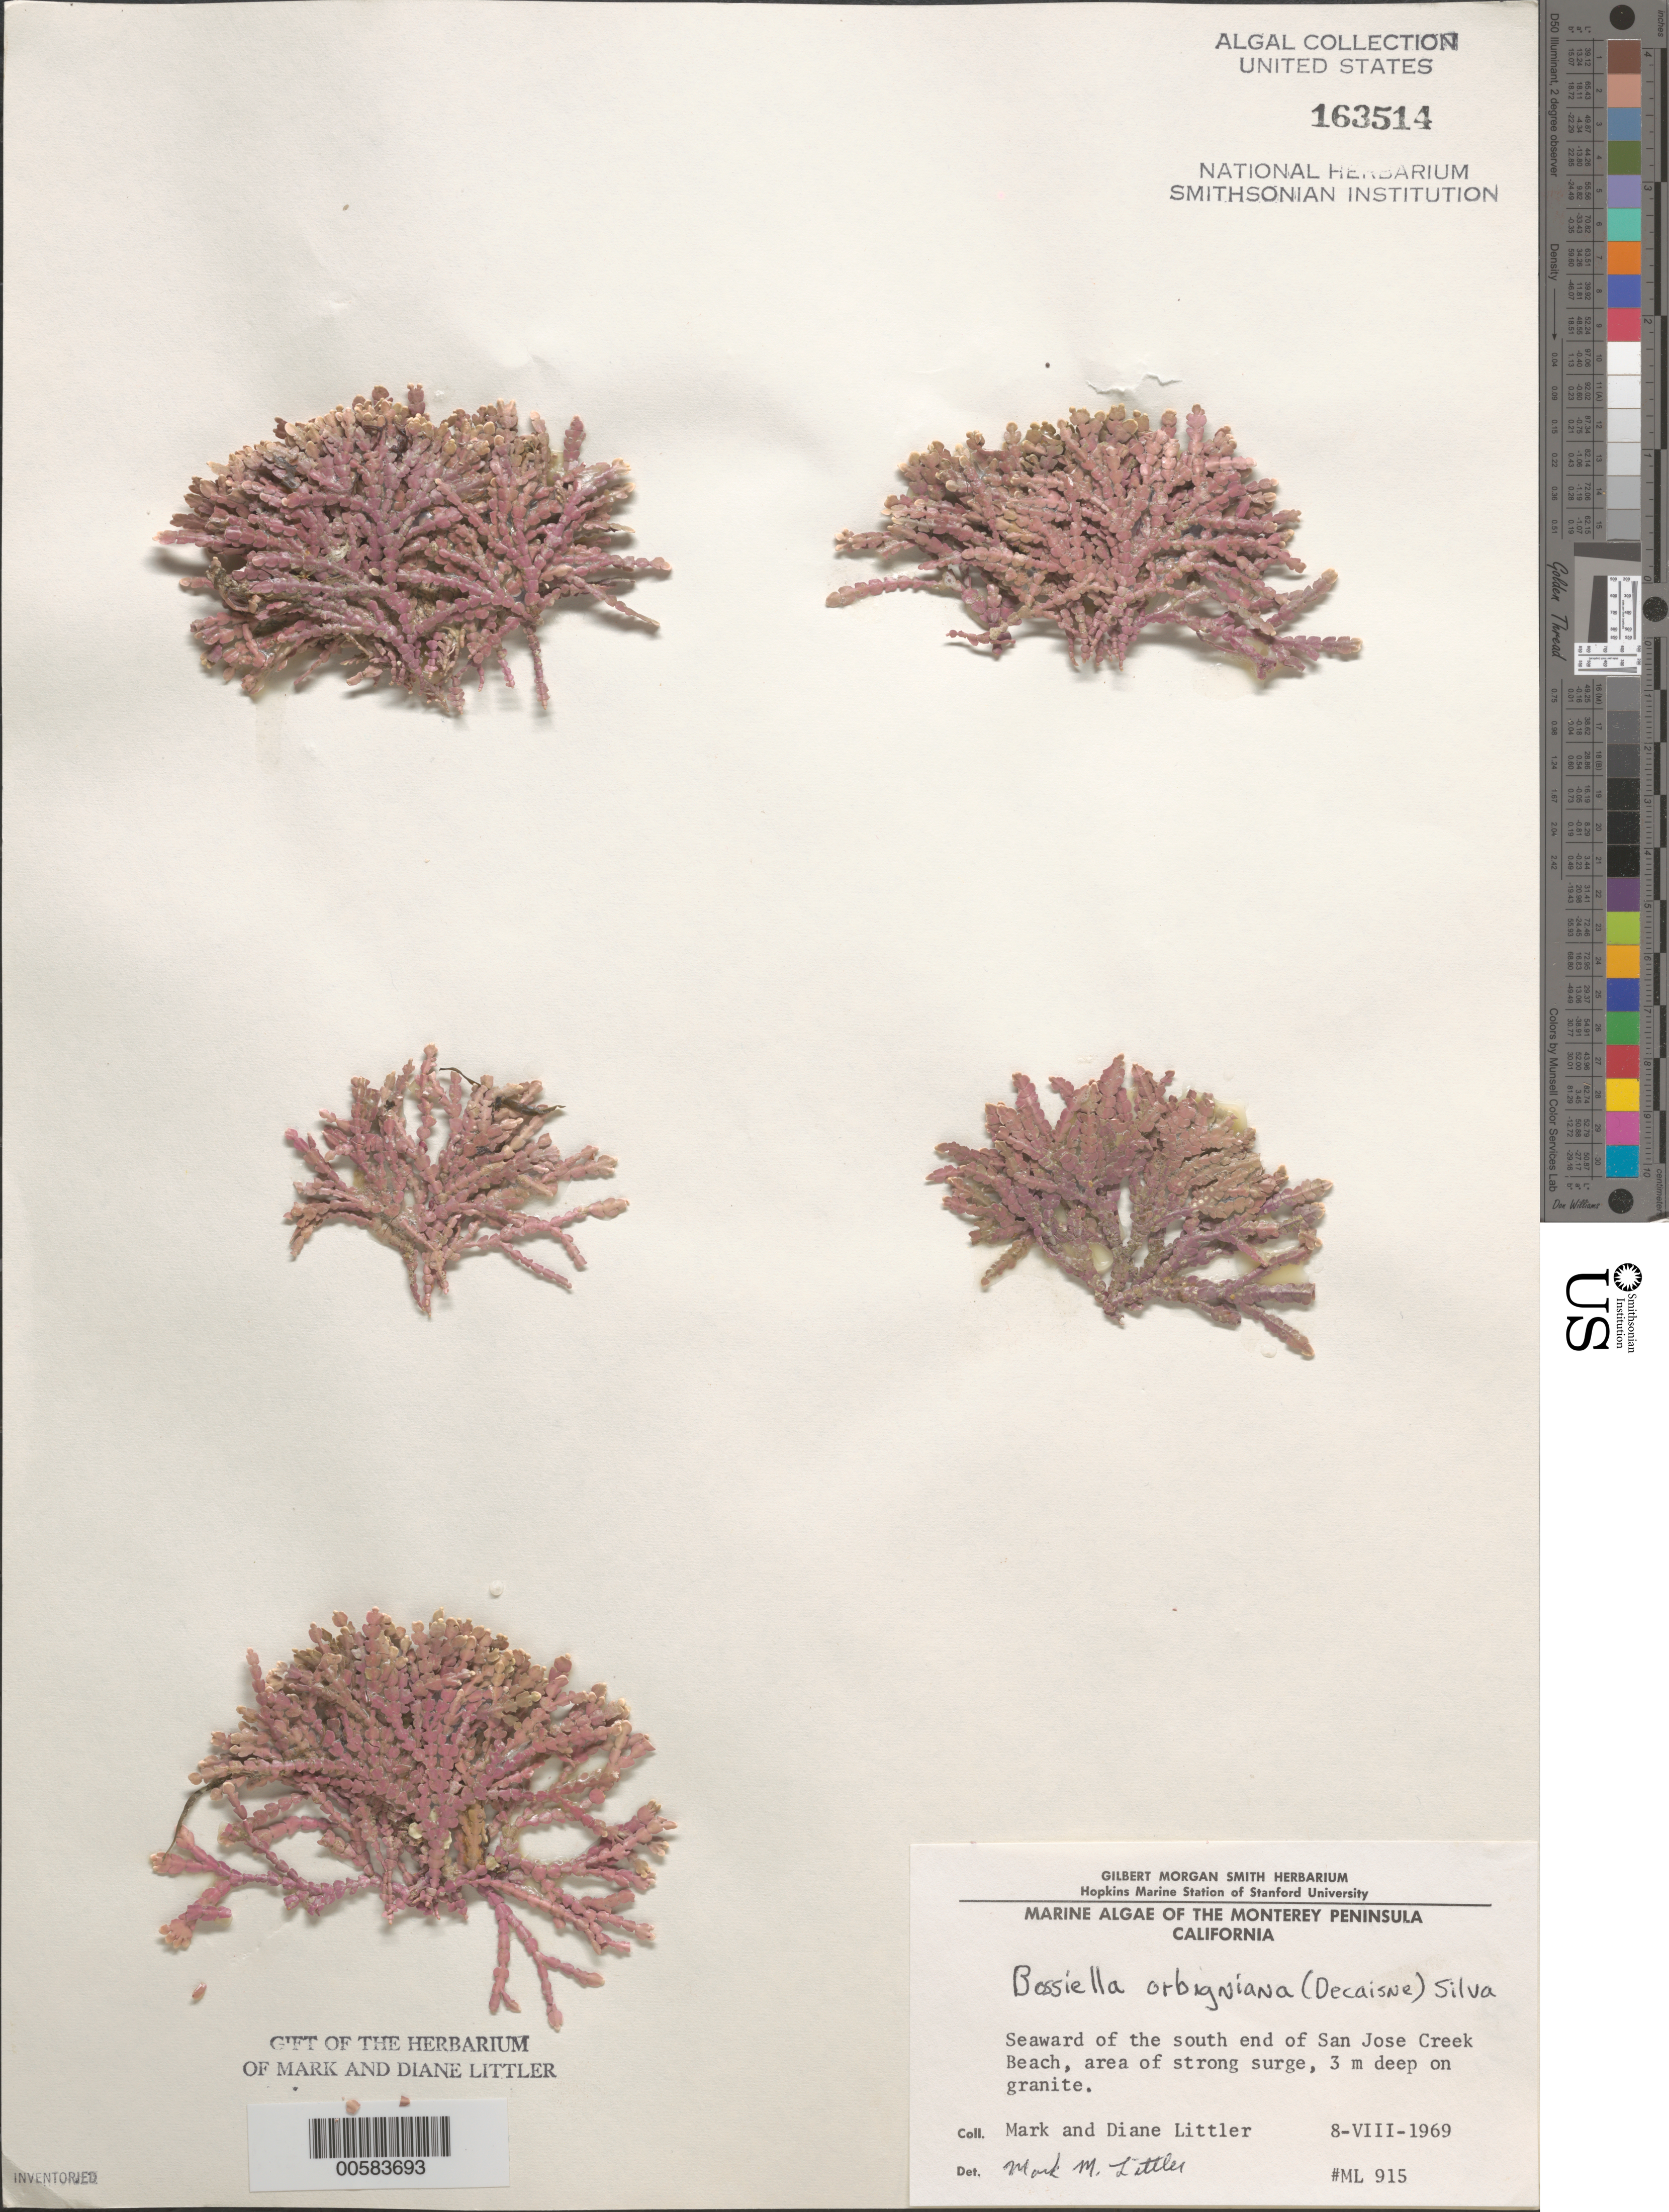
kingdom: Plantae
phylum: Rhodophyta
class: Florideophyceae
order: Corallinales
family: Corallinaceae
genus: Bossiella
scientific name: Bossiella orbigniana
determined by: Littler, M. M.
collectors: M. M. Littler & D. S. Littler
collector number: ML 915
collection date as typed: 08 Aug 1969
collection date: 1969-08-08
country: United States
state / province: California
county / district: Monterey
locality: Off San Jose Creek Beach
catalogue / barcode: US 163514